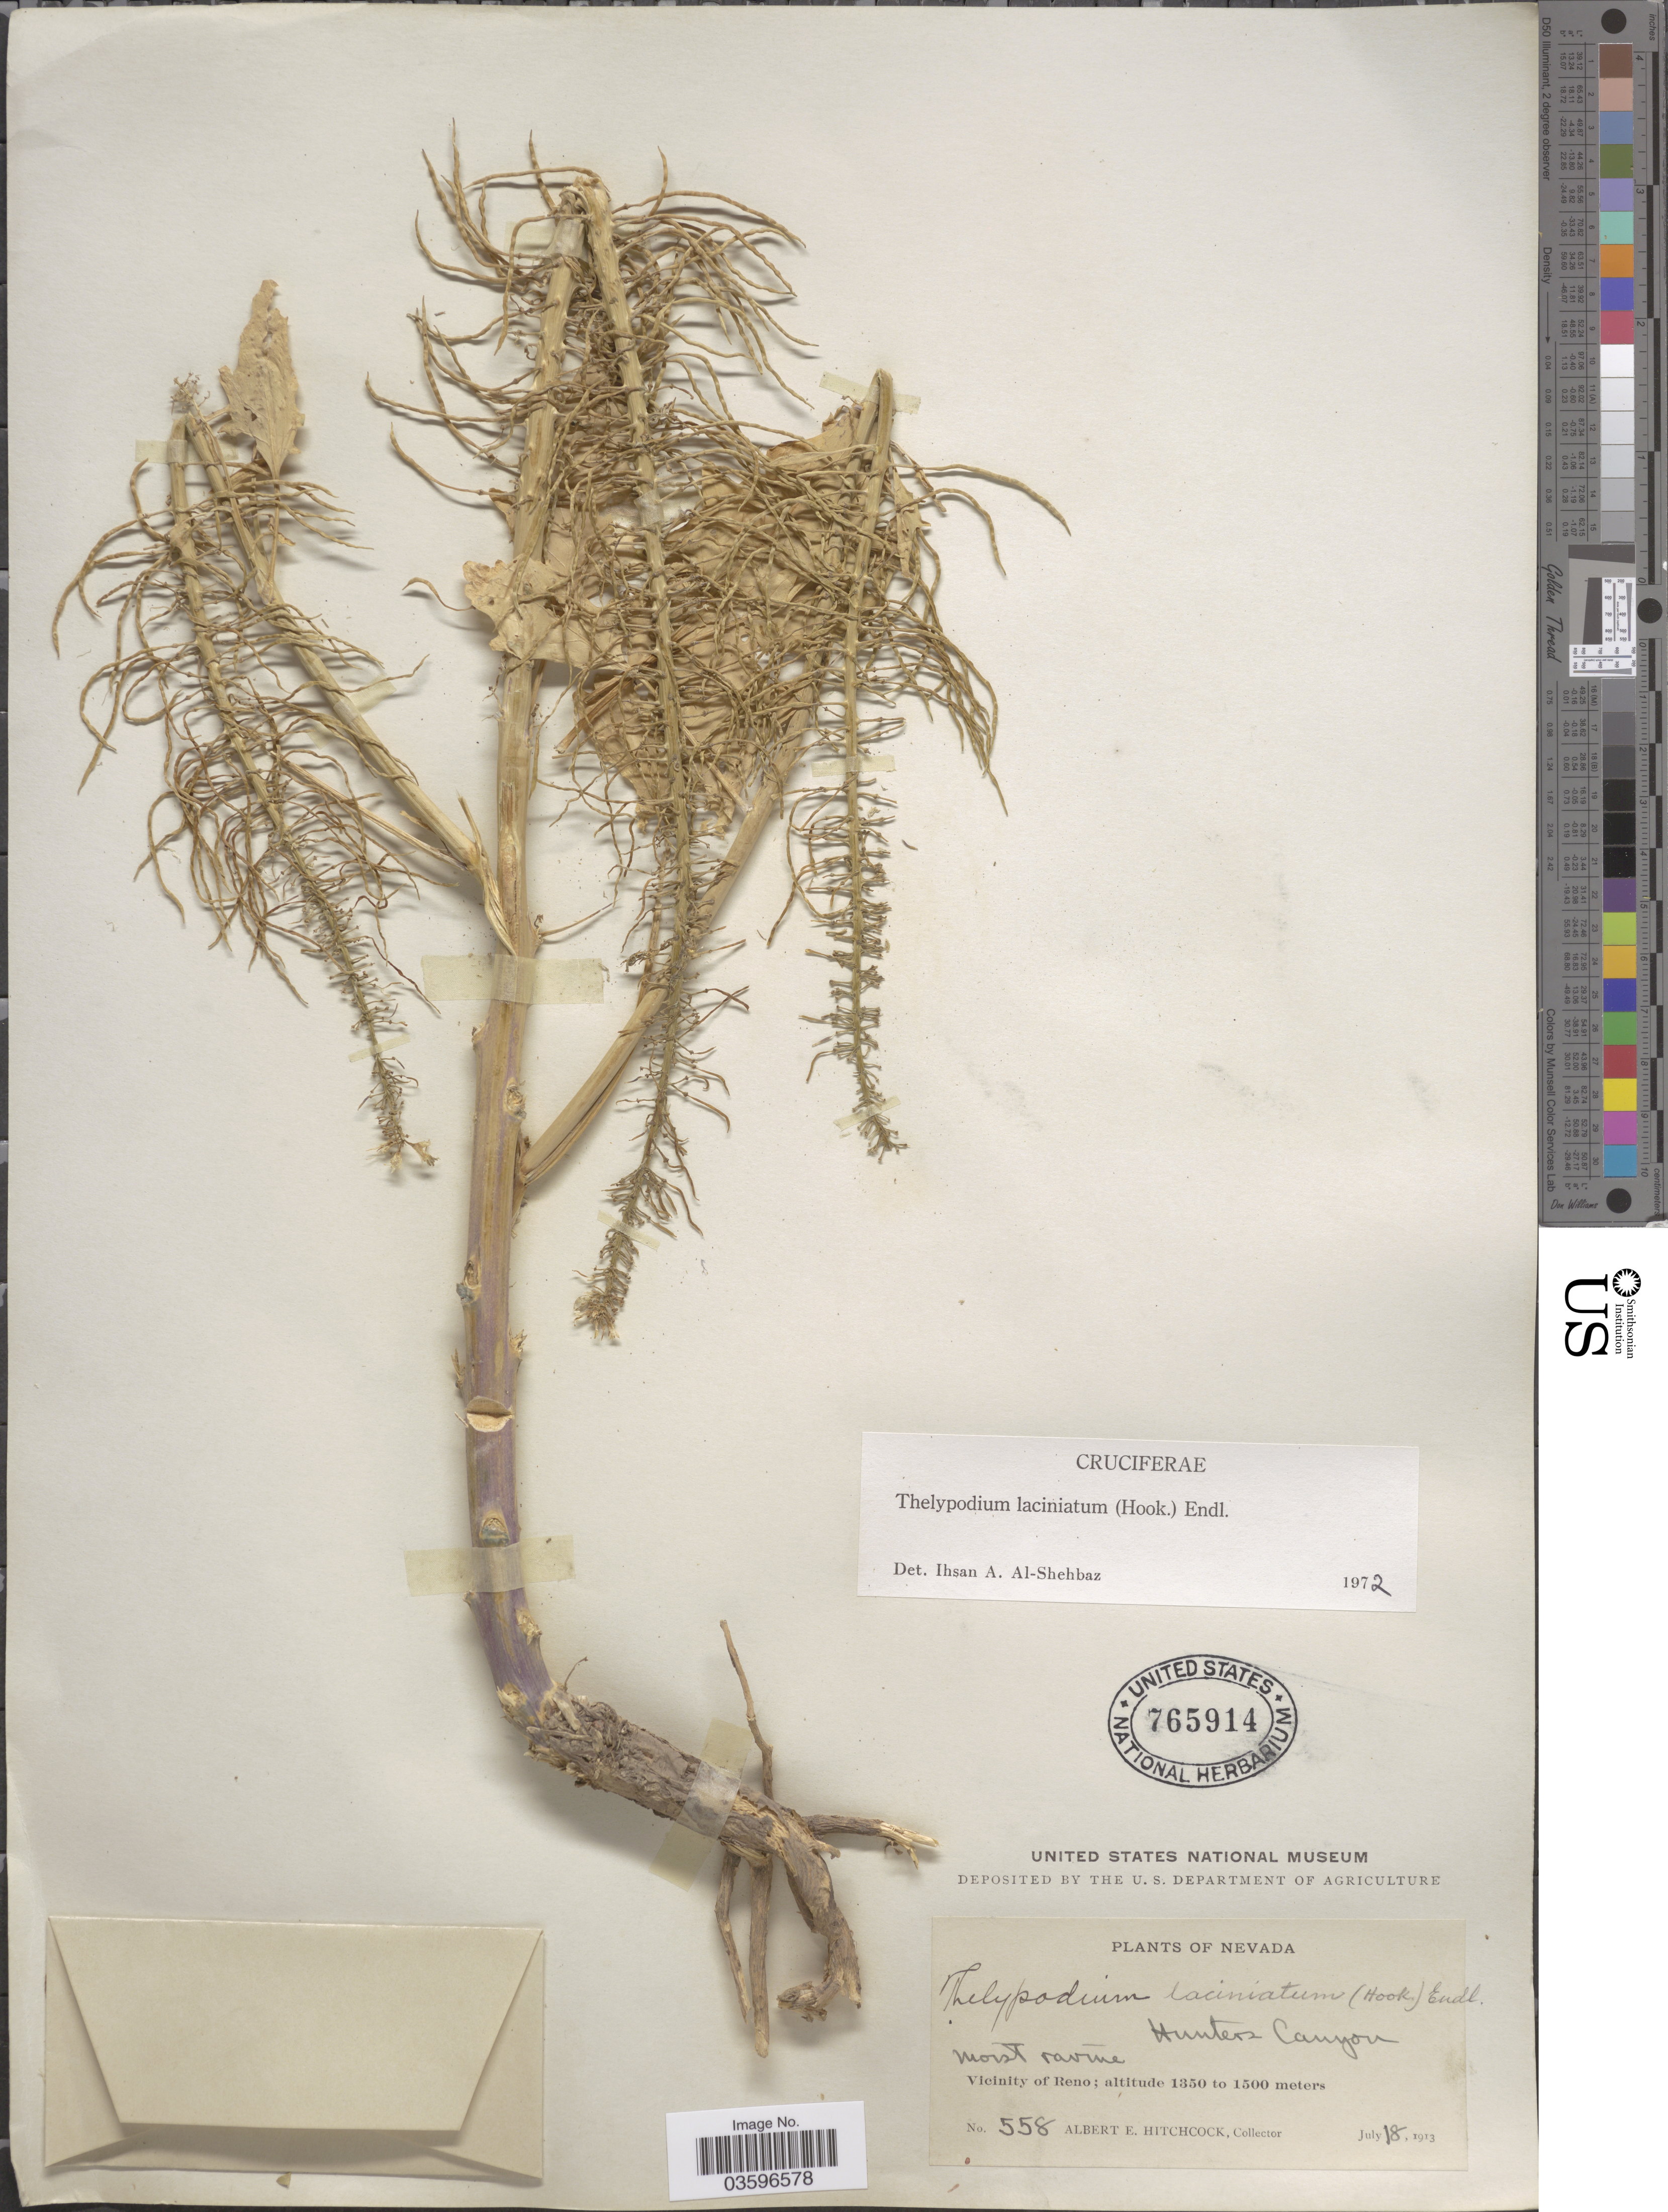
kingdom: Plantae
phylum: Tracheophyta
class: Magnoliopsida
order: Brassicales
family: Brassicaceae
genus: Thelypodium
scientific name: Thelypodium laciniatum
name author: (Hook.) Endl.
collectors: A. Hitchcock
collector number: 558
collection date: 1913-07-18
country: United States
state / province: Nevada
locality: Hunterz Canyon. Vicinity of Reno.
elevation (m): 1350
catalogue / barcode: US 765914